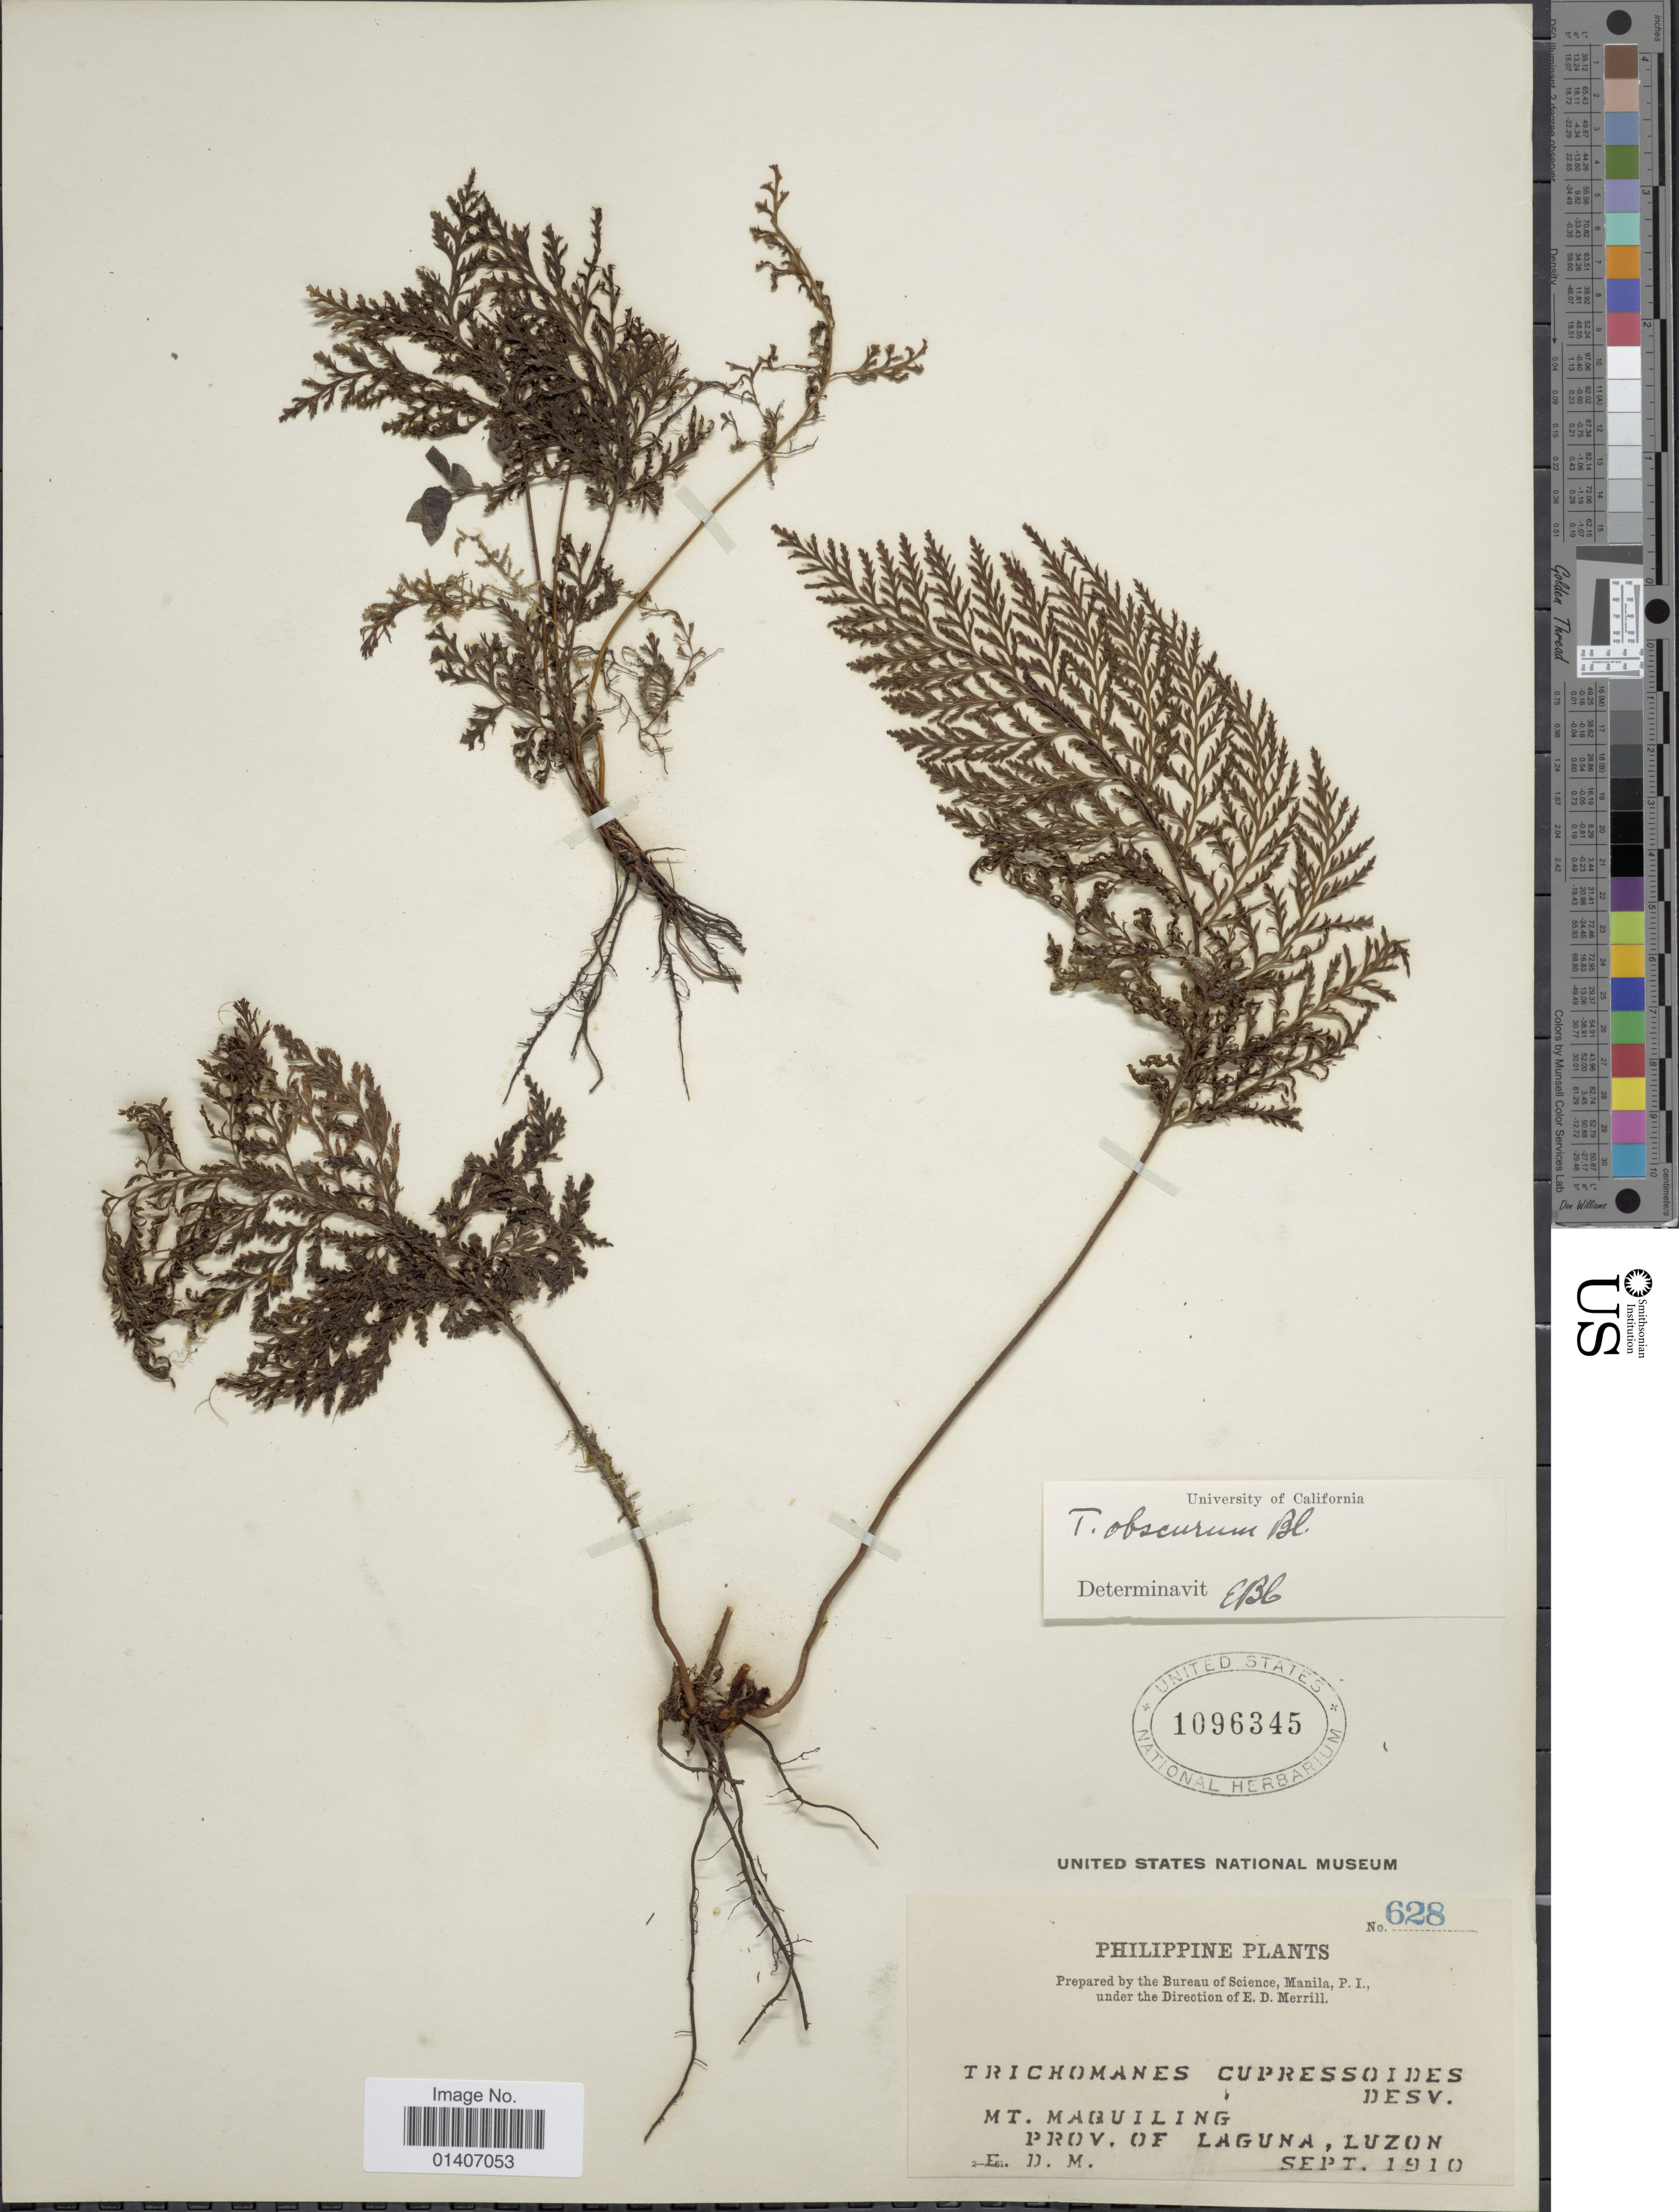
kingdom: Plantae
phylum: Tracheophyta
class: Polypodiopsida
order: Hymenophyllales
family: Hymenophyllaceae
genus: Abrodictyum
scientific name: Abrodictyum obscurum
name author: (Blume) Ebihara & K. Iwats.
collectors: E. D. Merrill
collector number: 628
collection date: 1910-09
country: Philippines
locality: Mt. Maquiling, prov. of Laguna, Luzon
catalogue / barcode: US 1096345